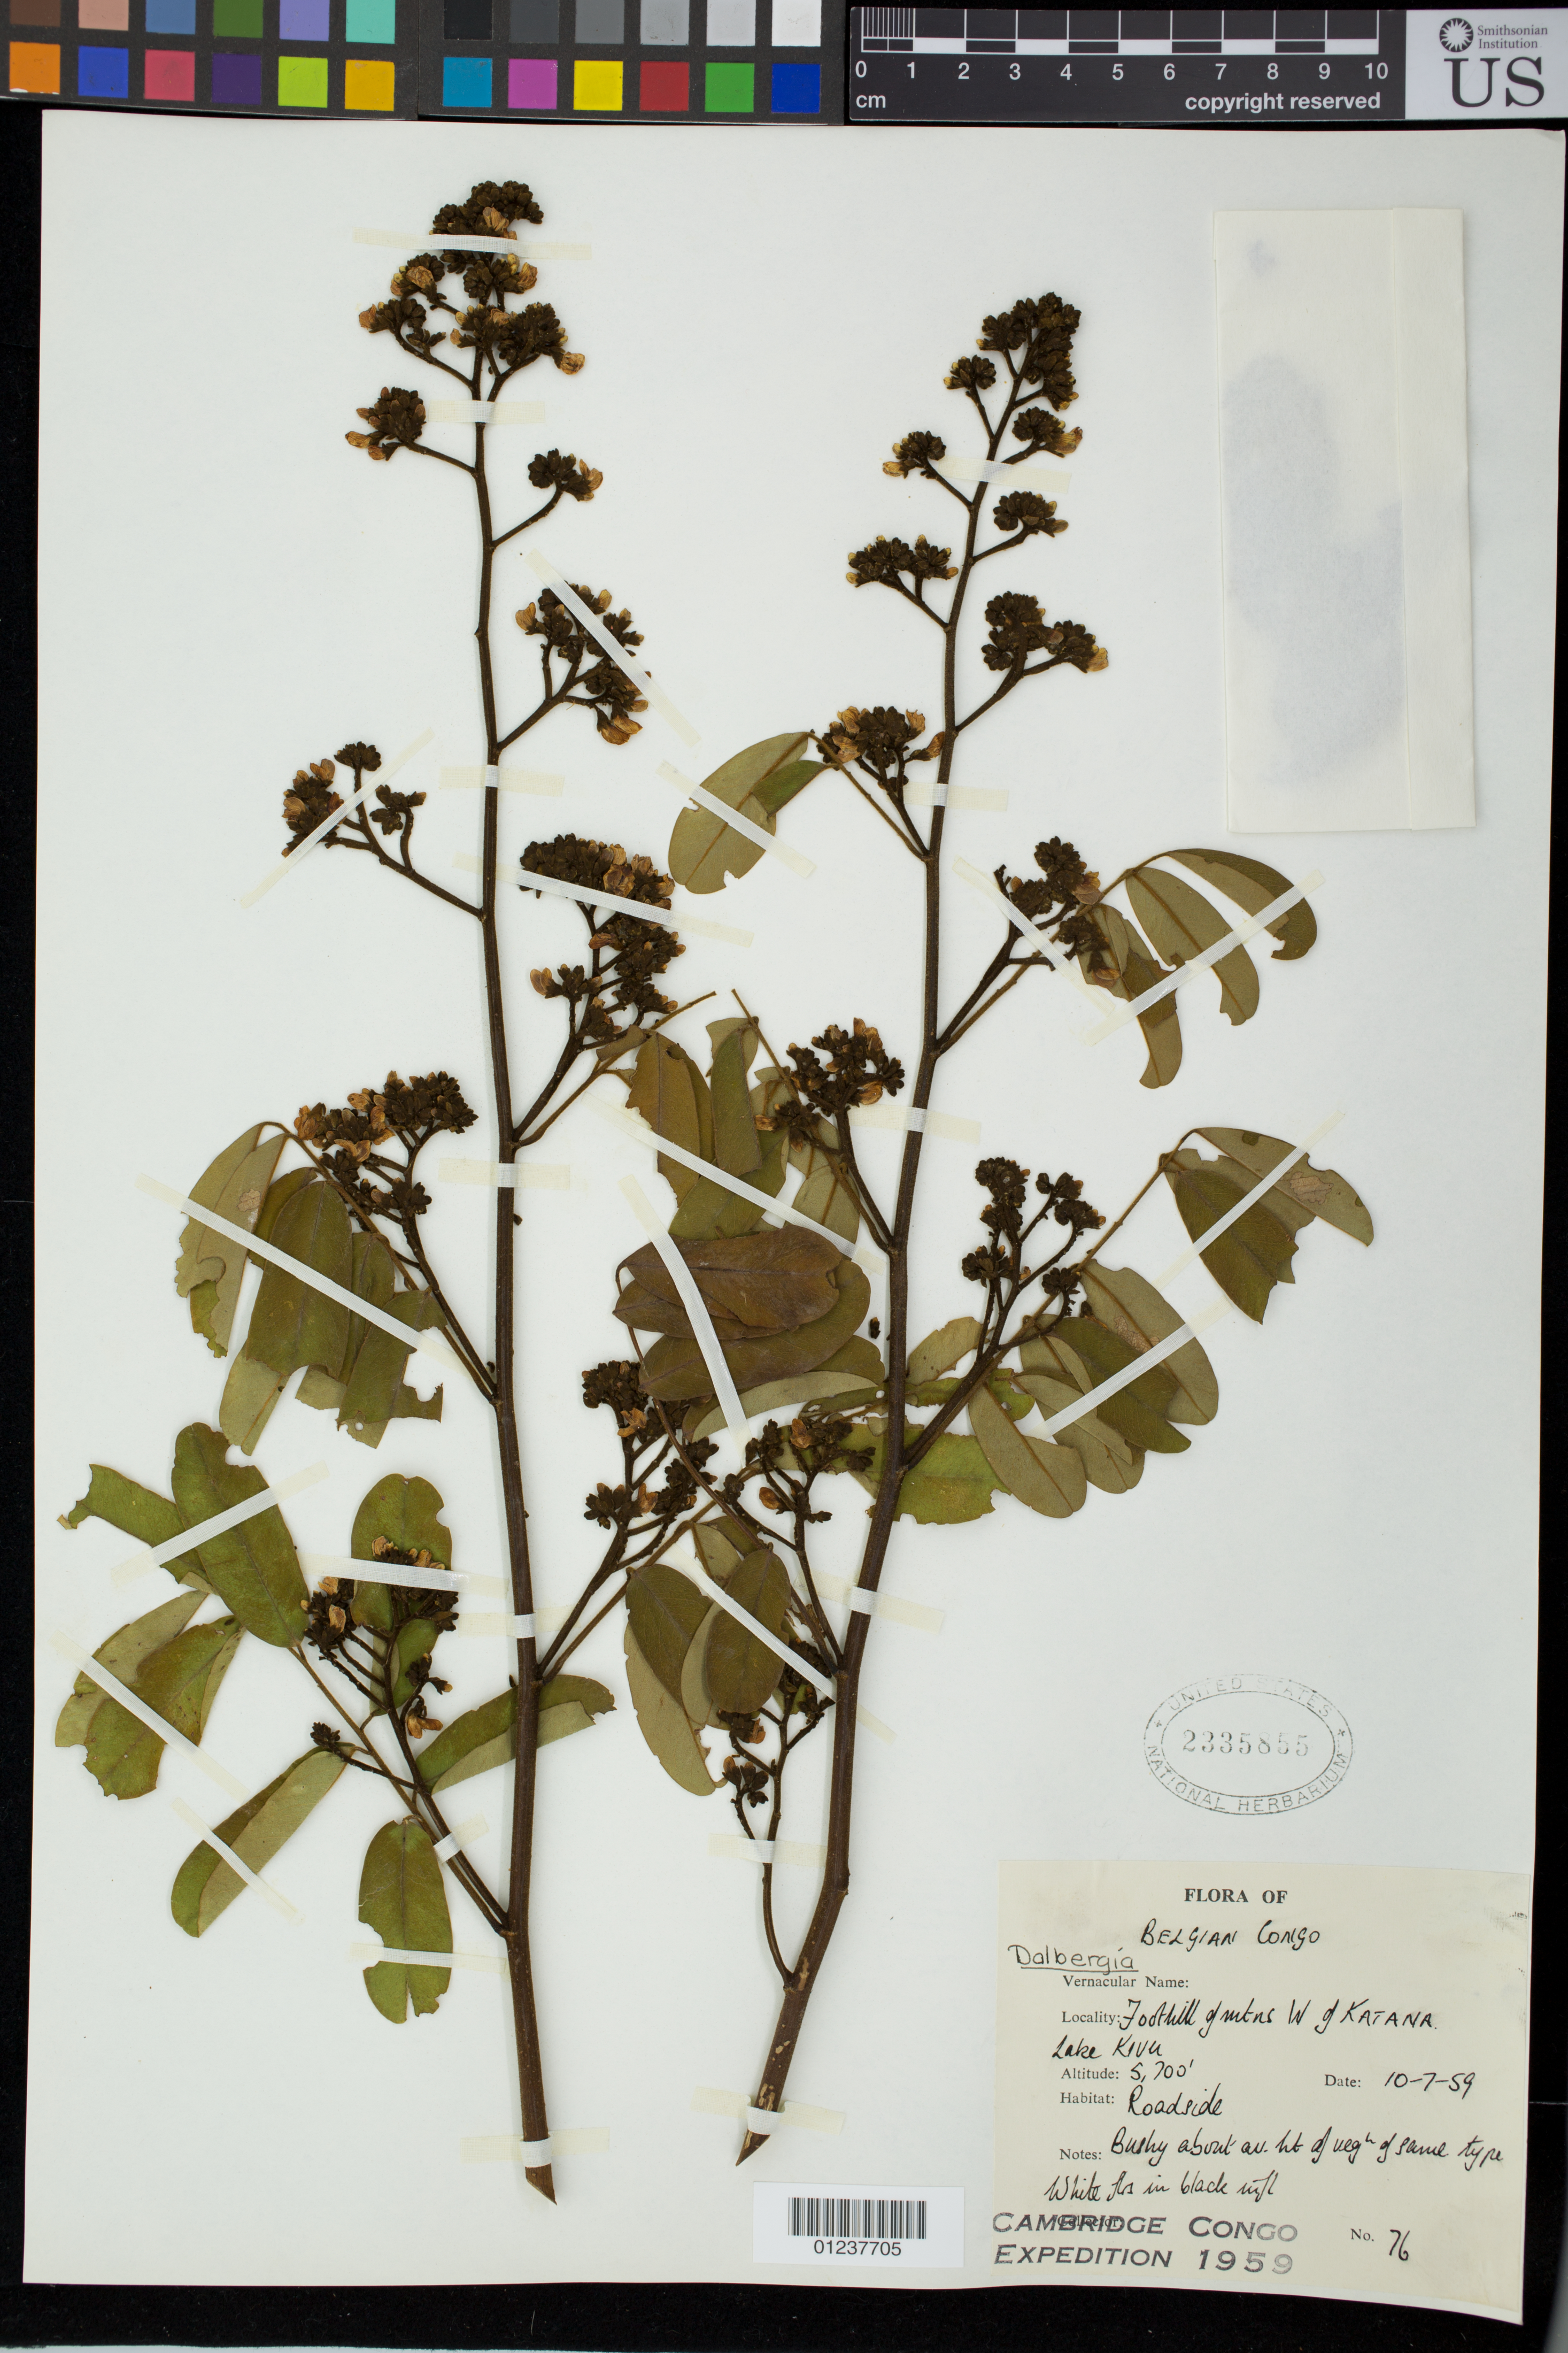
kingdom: Plantae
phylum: Tracheophyta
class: Magnoliopsida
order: Fabales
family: Fabaceae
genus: Dalbergia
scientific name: Dalbergia lactea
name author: Vatke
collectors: Cambridge Congo Expedition 1959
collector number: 76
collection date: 1959-07-10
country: Congo, Democratic Republic of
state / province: Sud-Kivu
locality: Foothill of mnts W of Katana. Lake Kavu.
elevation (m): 1737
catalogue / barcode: US 2335855